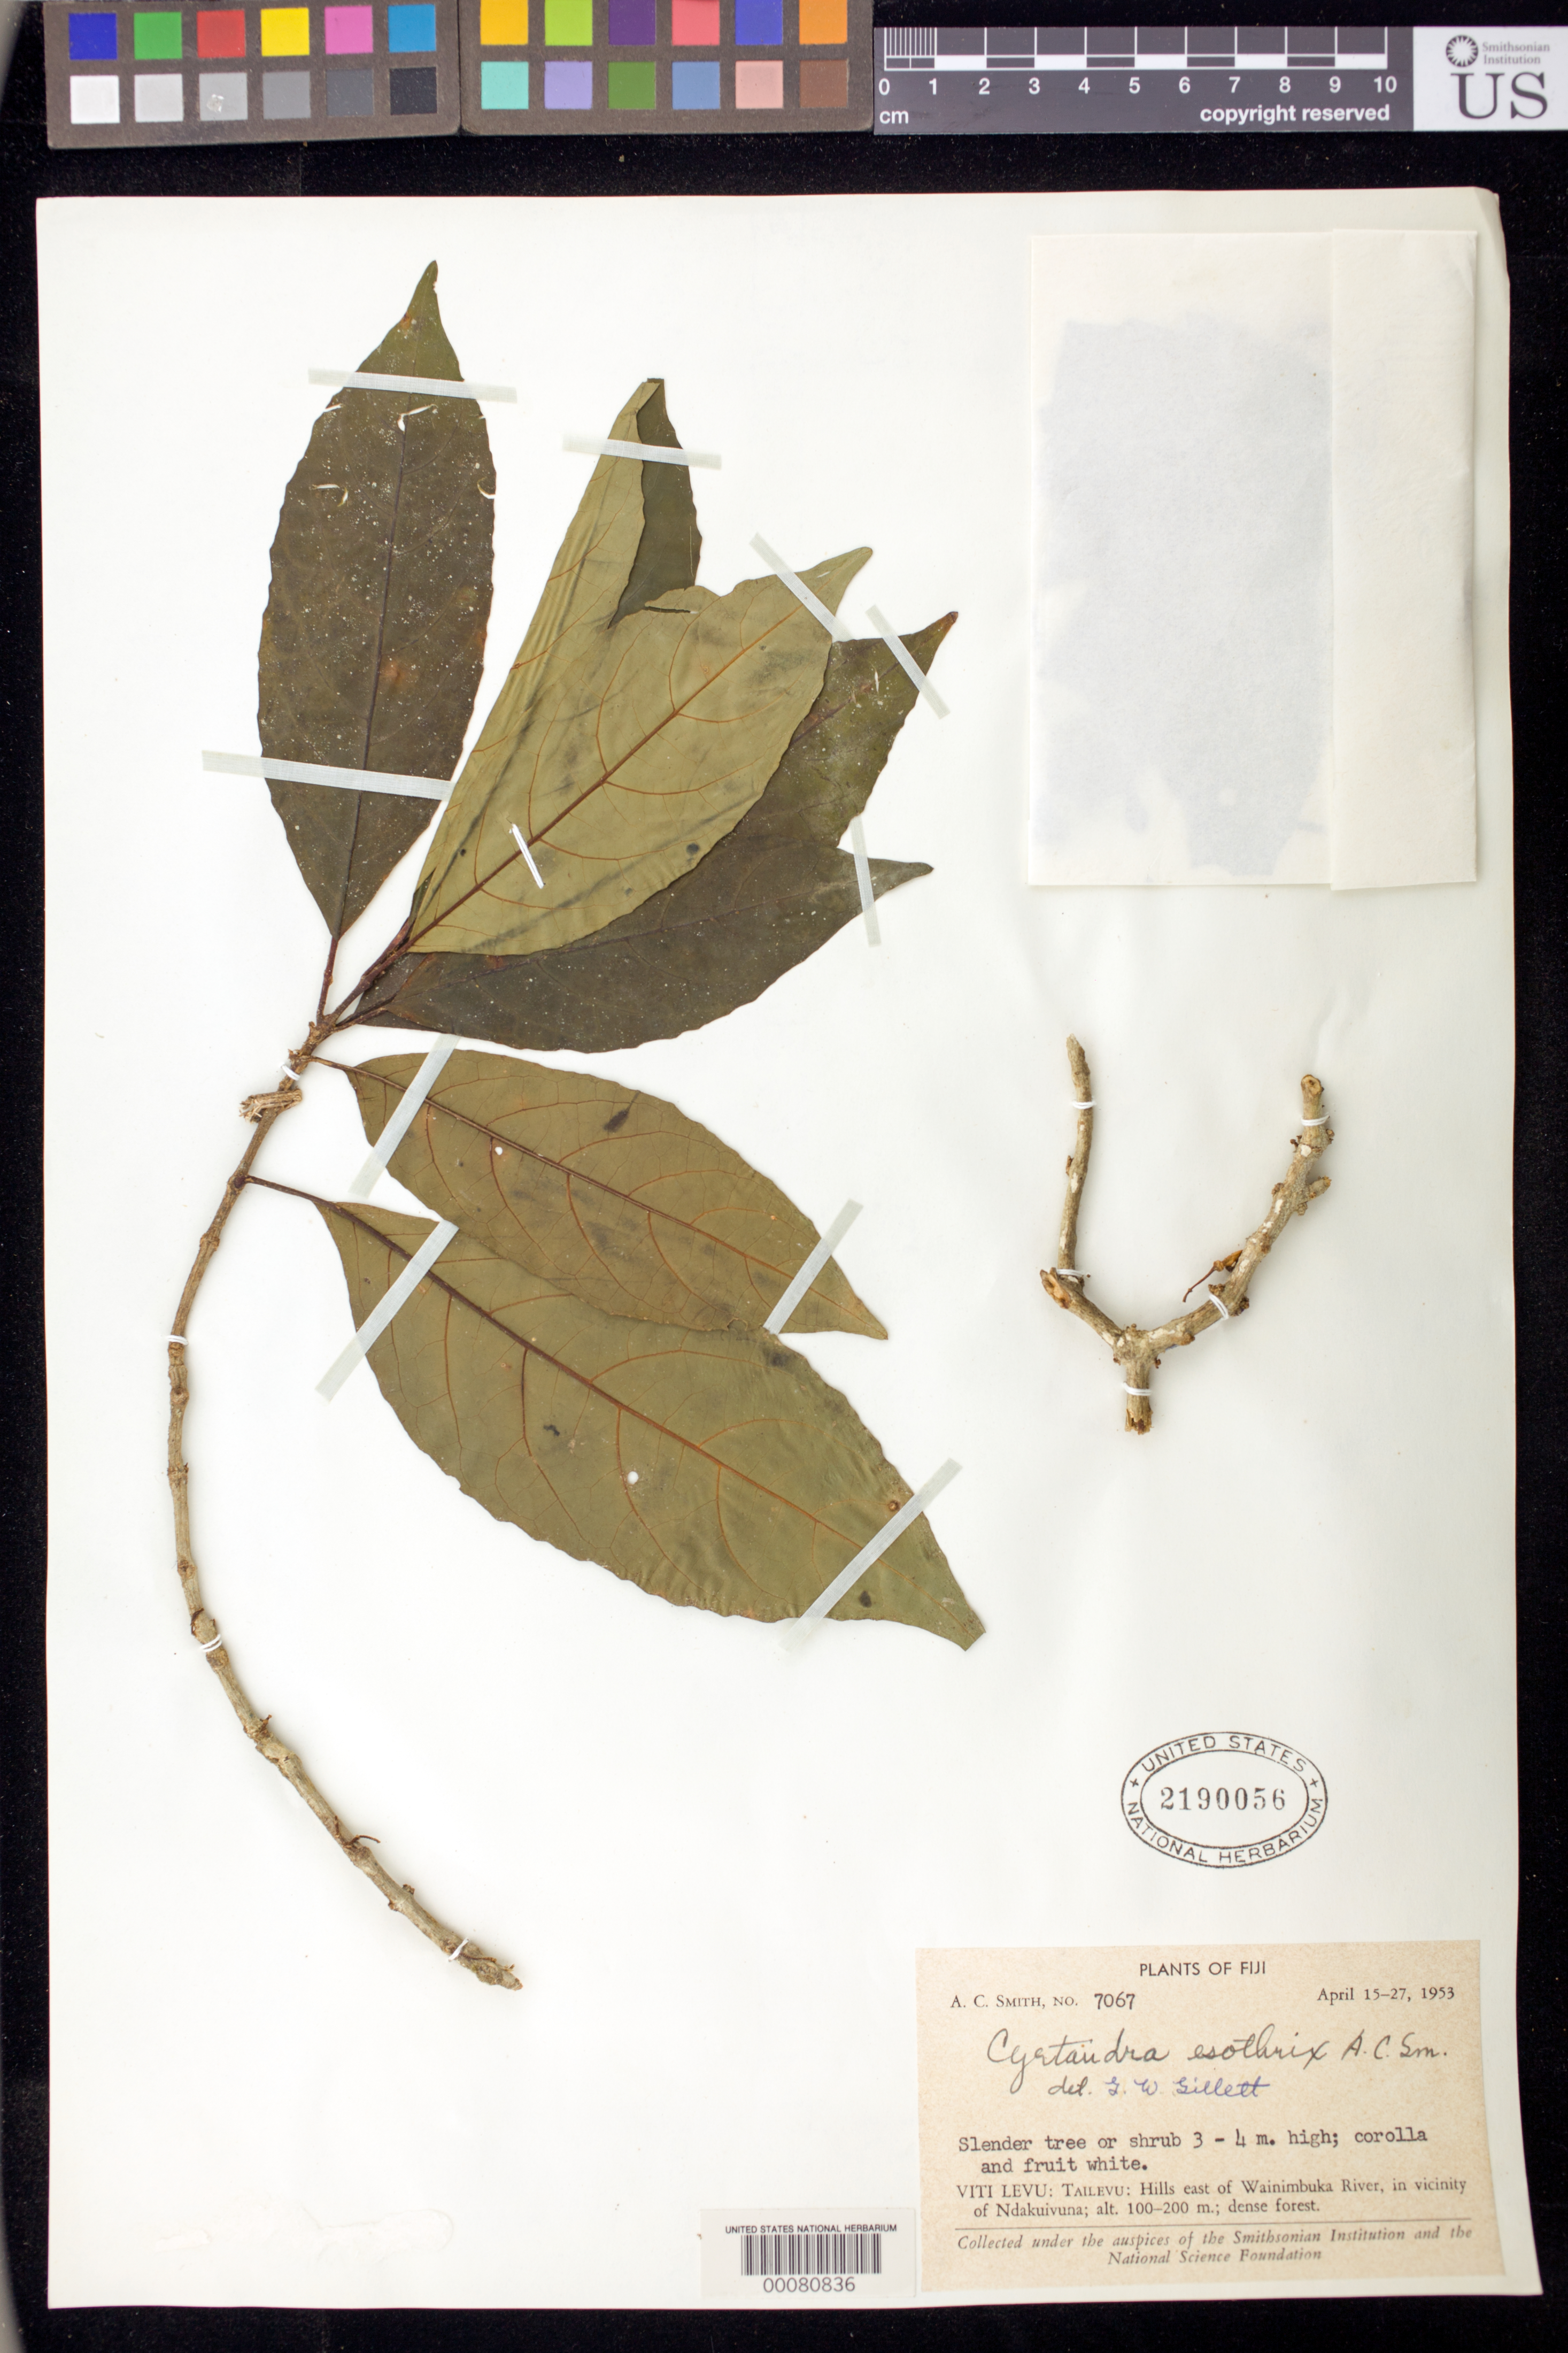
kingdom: Plantae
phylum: Tracheophyta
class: Magnoliopsida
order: Lamiales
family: Gesneriaceae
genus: Cyrtandra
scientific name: Cyrtandra esothrix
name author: A.C. Sm.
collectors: A. C. Smith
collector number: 7067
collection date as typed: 15-27 Apr 1953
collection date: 1953-04-15/1953-04-27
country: Fiji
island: Viti Levu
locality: Tailevu, hills e of wainimbuka river, in vicinity of ndakuivuna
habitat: Dense forest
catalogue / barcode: US 2190056